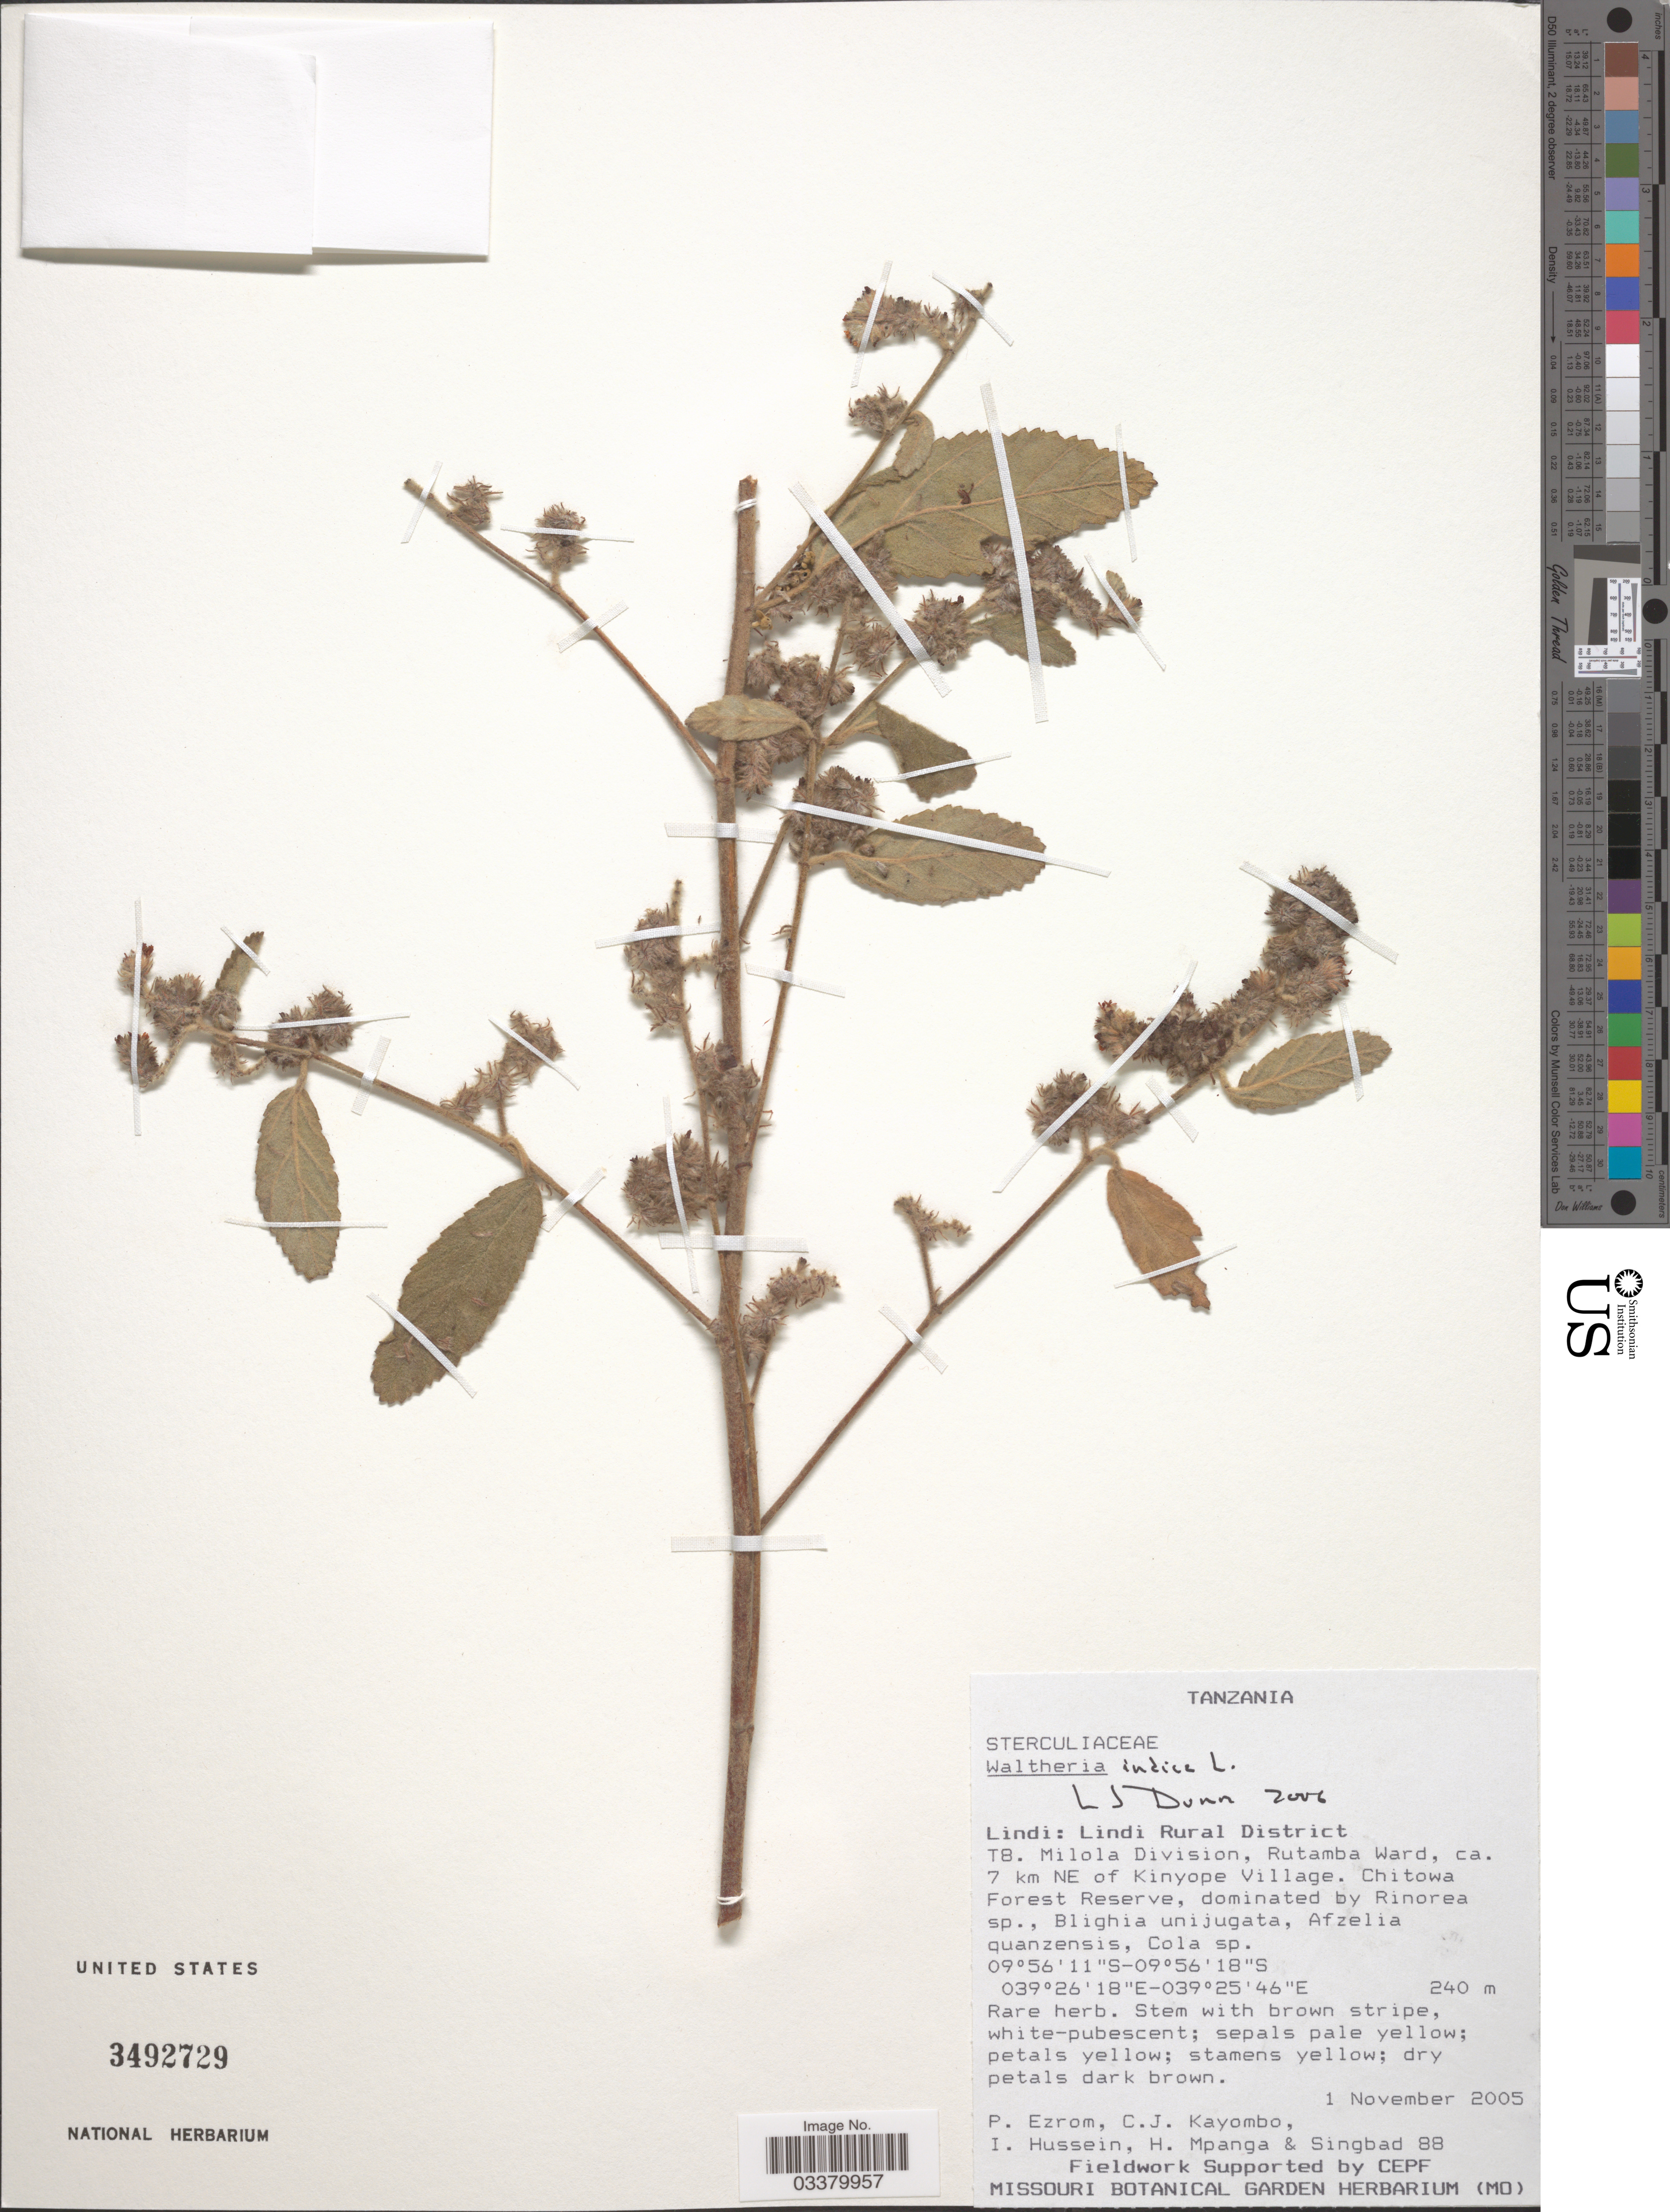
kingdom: Plantae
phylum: Tracheophyta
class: Magnoliopsida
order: Malvales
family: Malvaceae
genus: Waltheria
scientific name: Waltheria indica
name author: L.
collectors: P. Ezrom, C. Kayombo, I. Hussein, H. Mpanga & -. Singbad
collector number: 88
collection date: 2005-11-01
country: Tanzania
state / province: Lindi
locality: Lindi Rural District, T8. Milola Division, Rutamba Ward, ca. 7 km NE of Kinyope Village. Chitowa Forest Reserve.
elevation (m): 240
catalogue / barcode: US 3492729